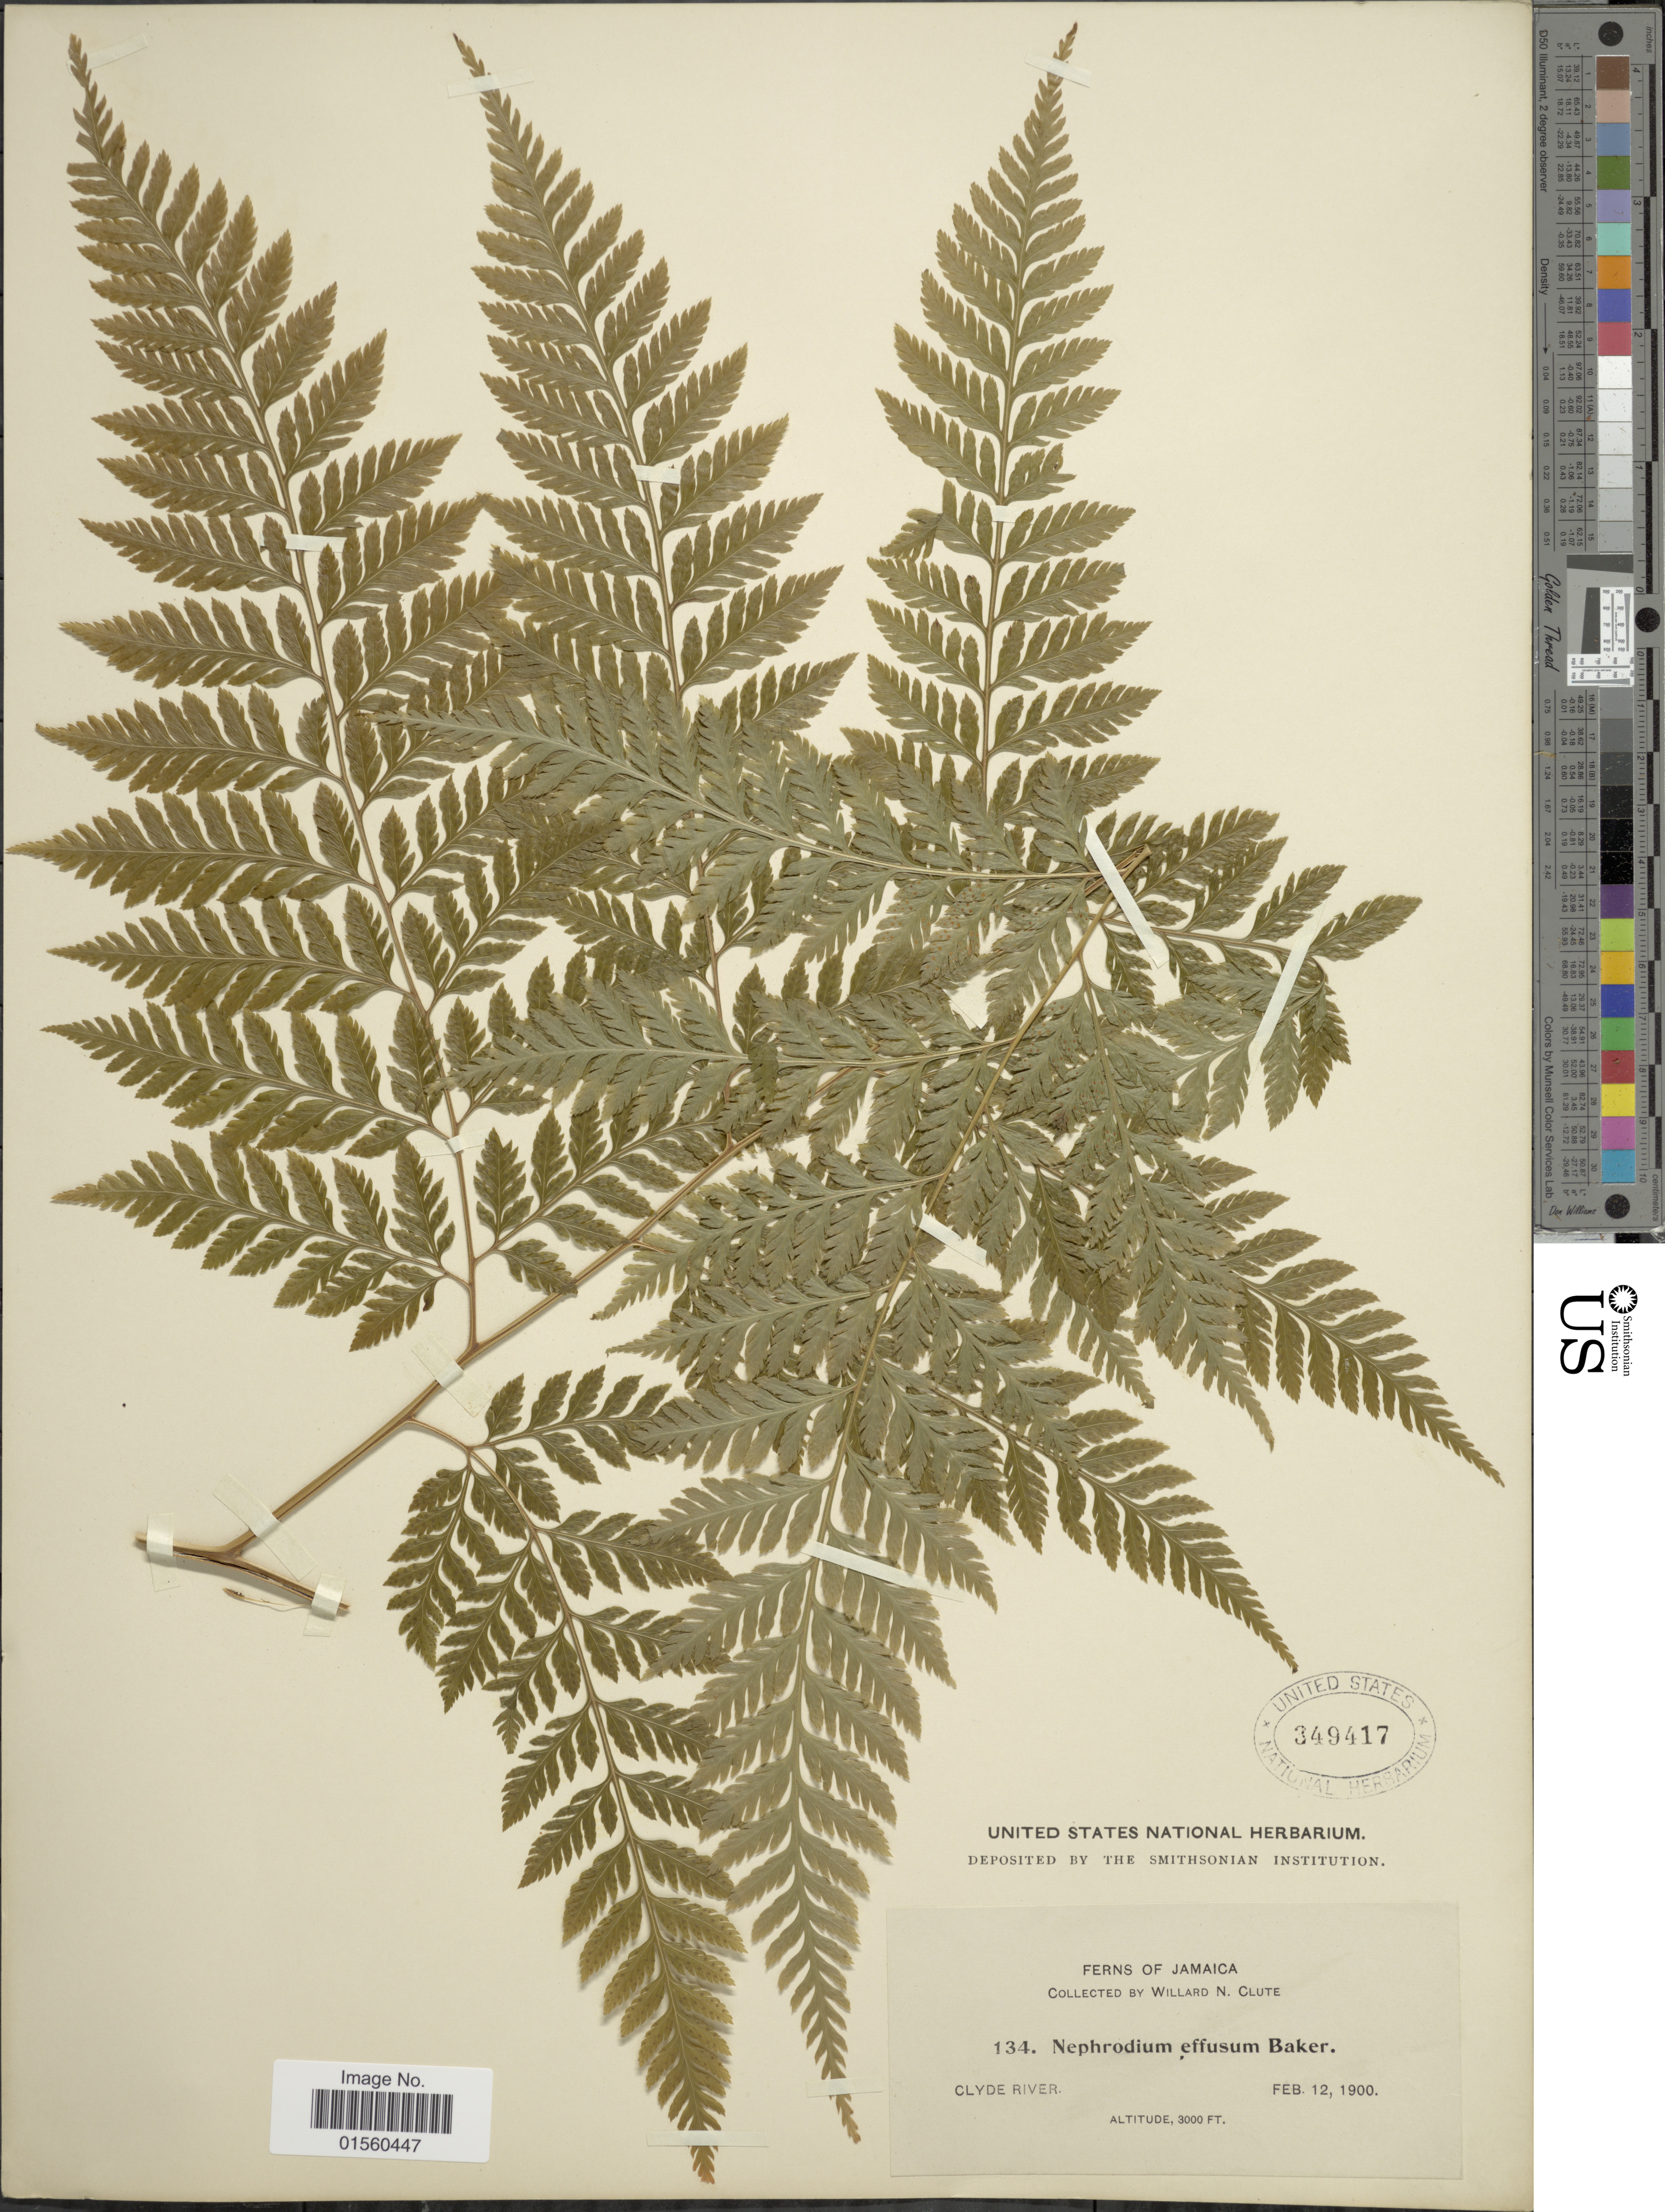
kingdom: Plantae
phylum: Tracheophyta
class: Polypodiopsida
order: Polypodiales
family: Dryopteridaceae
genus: Parapolystichum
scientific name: Parapolystichum effusum var. effusum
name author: (Sw.) Ching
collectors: W. N. Clute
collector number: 134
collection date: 1900-02-12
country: Jamaica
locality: Clyde River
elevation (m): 914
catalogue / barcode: US 349417